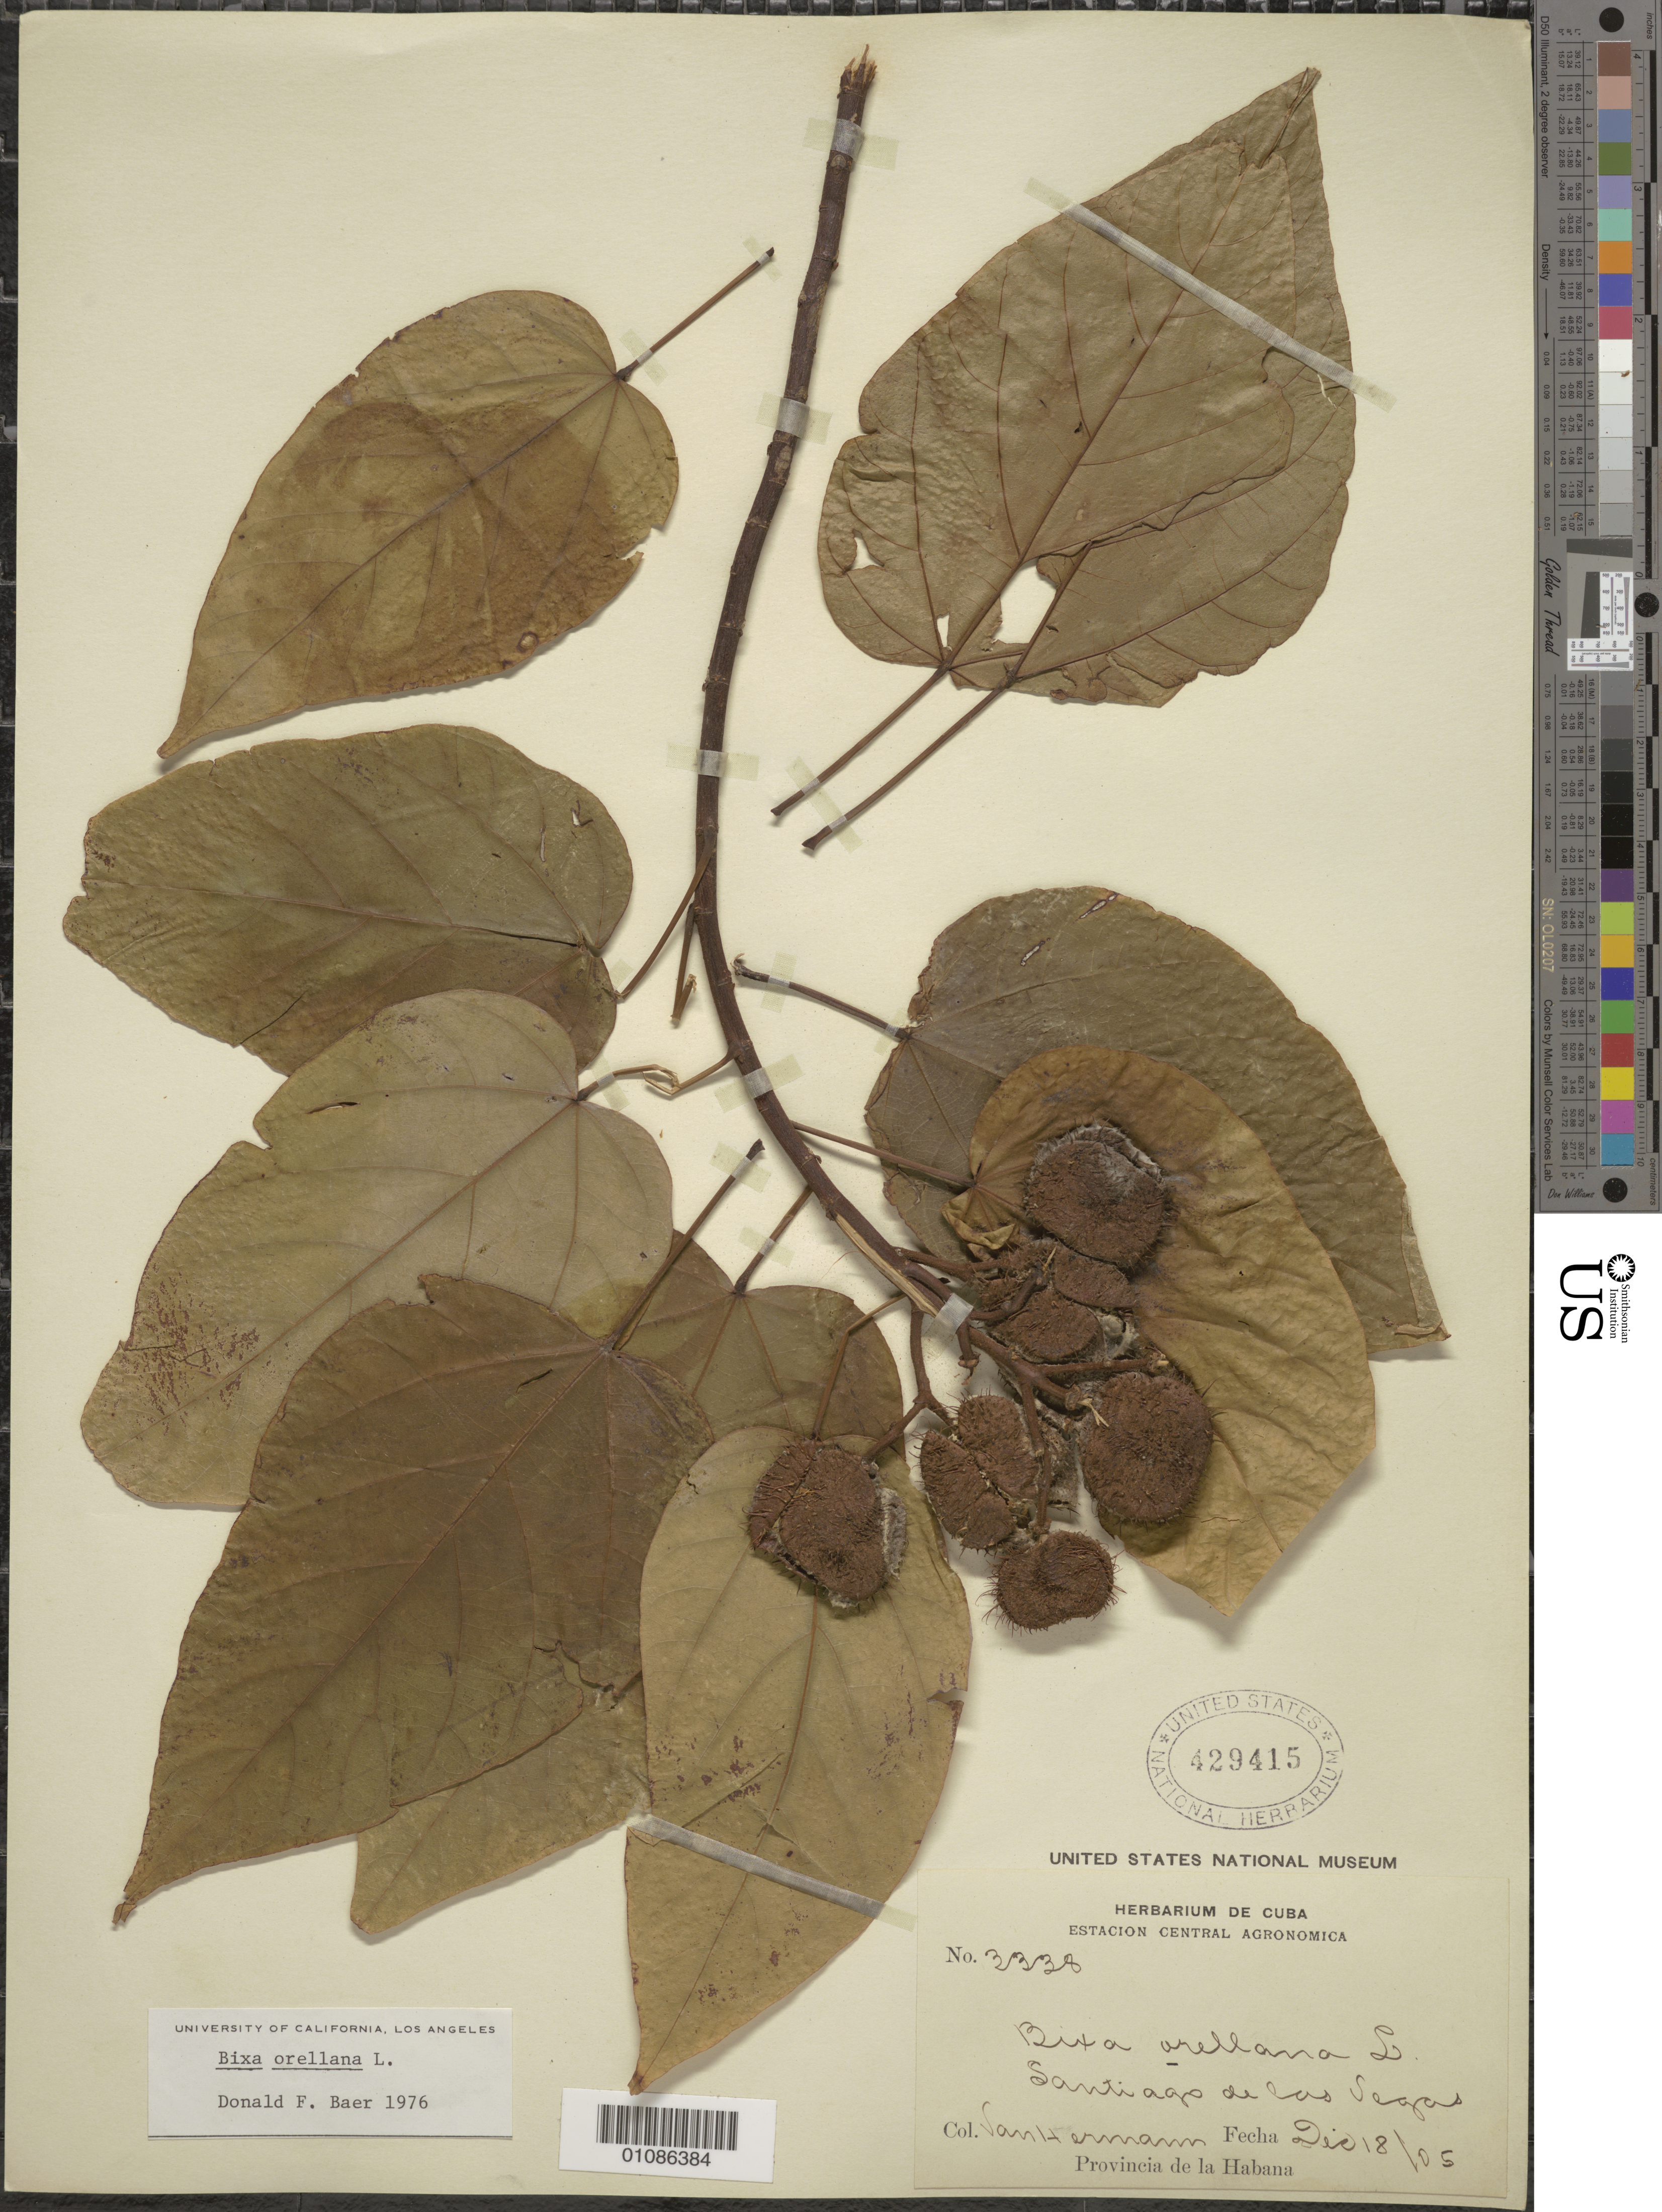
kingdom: Plantae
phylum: Tracheophyta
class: Magnoliopsida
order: Malvales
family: Bixaceae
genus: Bixa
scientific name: Bixa orellana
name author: L.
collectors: V. Hermann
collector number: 3338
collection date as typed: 18 Dec 1905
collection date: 1905-12-18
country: Cuba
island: Cuba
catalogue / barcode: US 429415